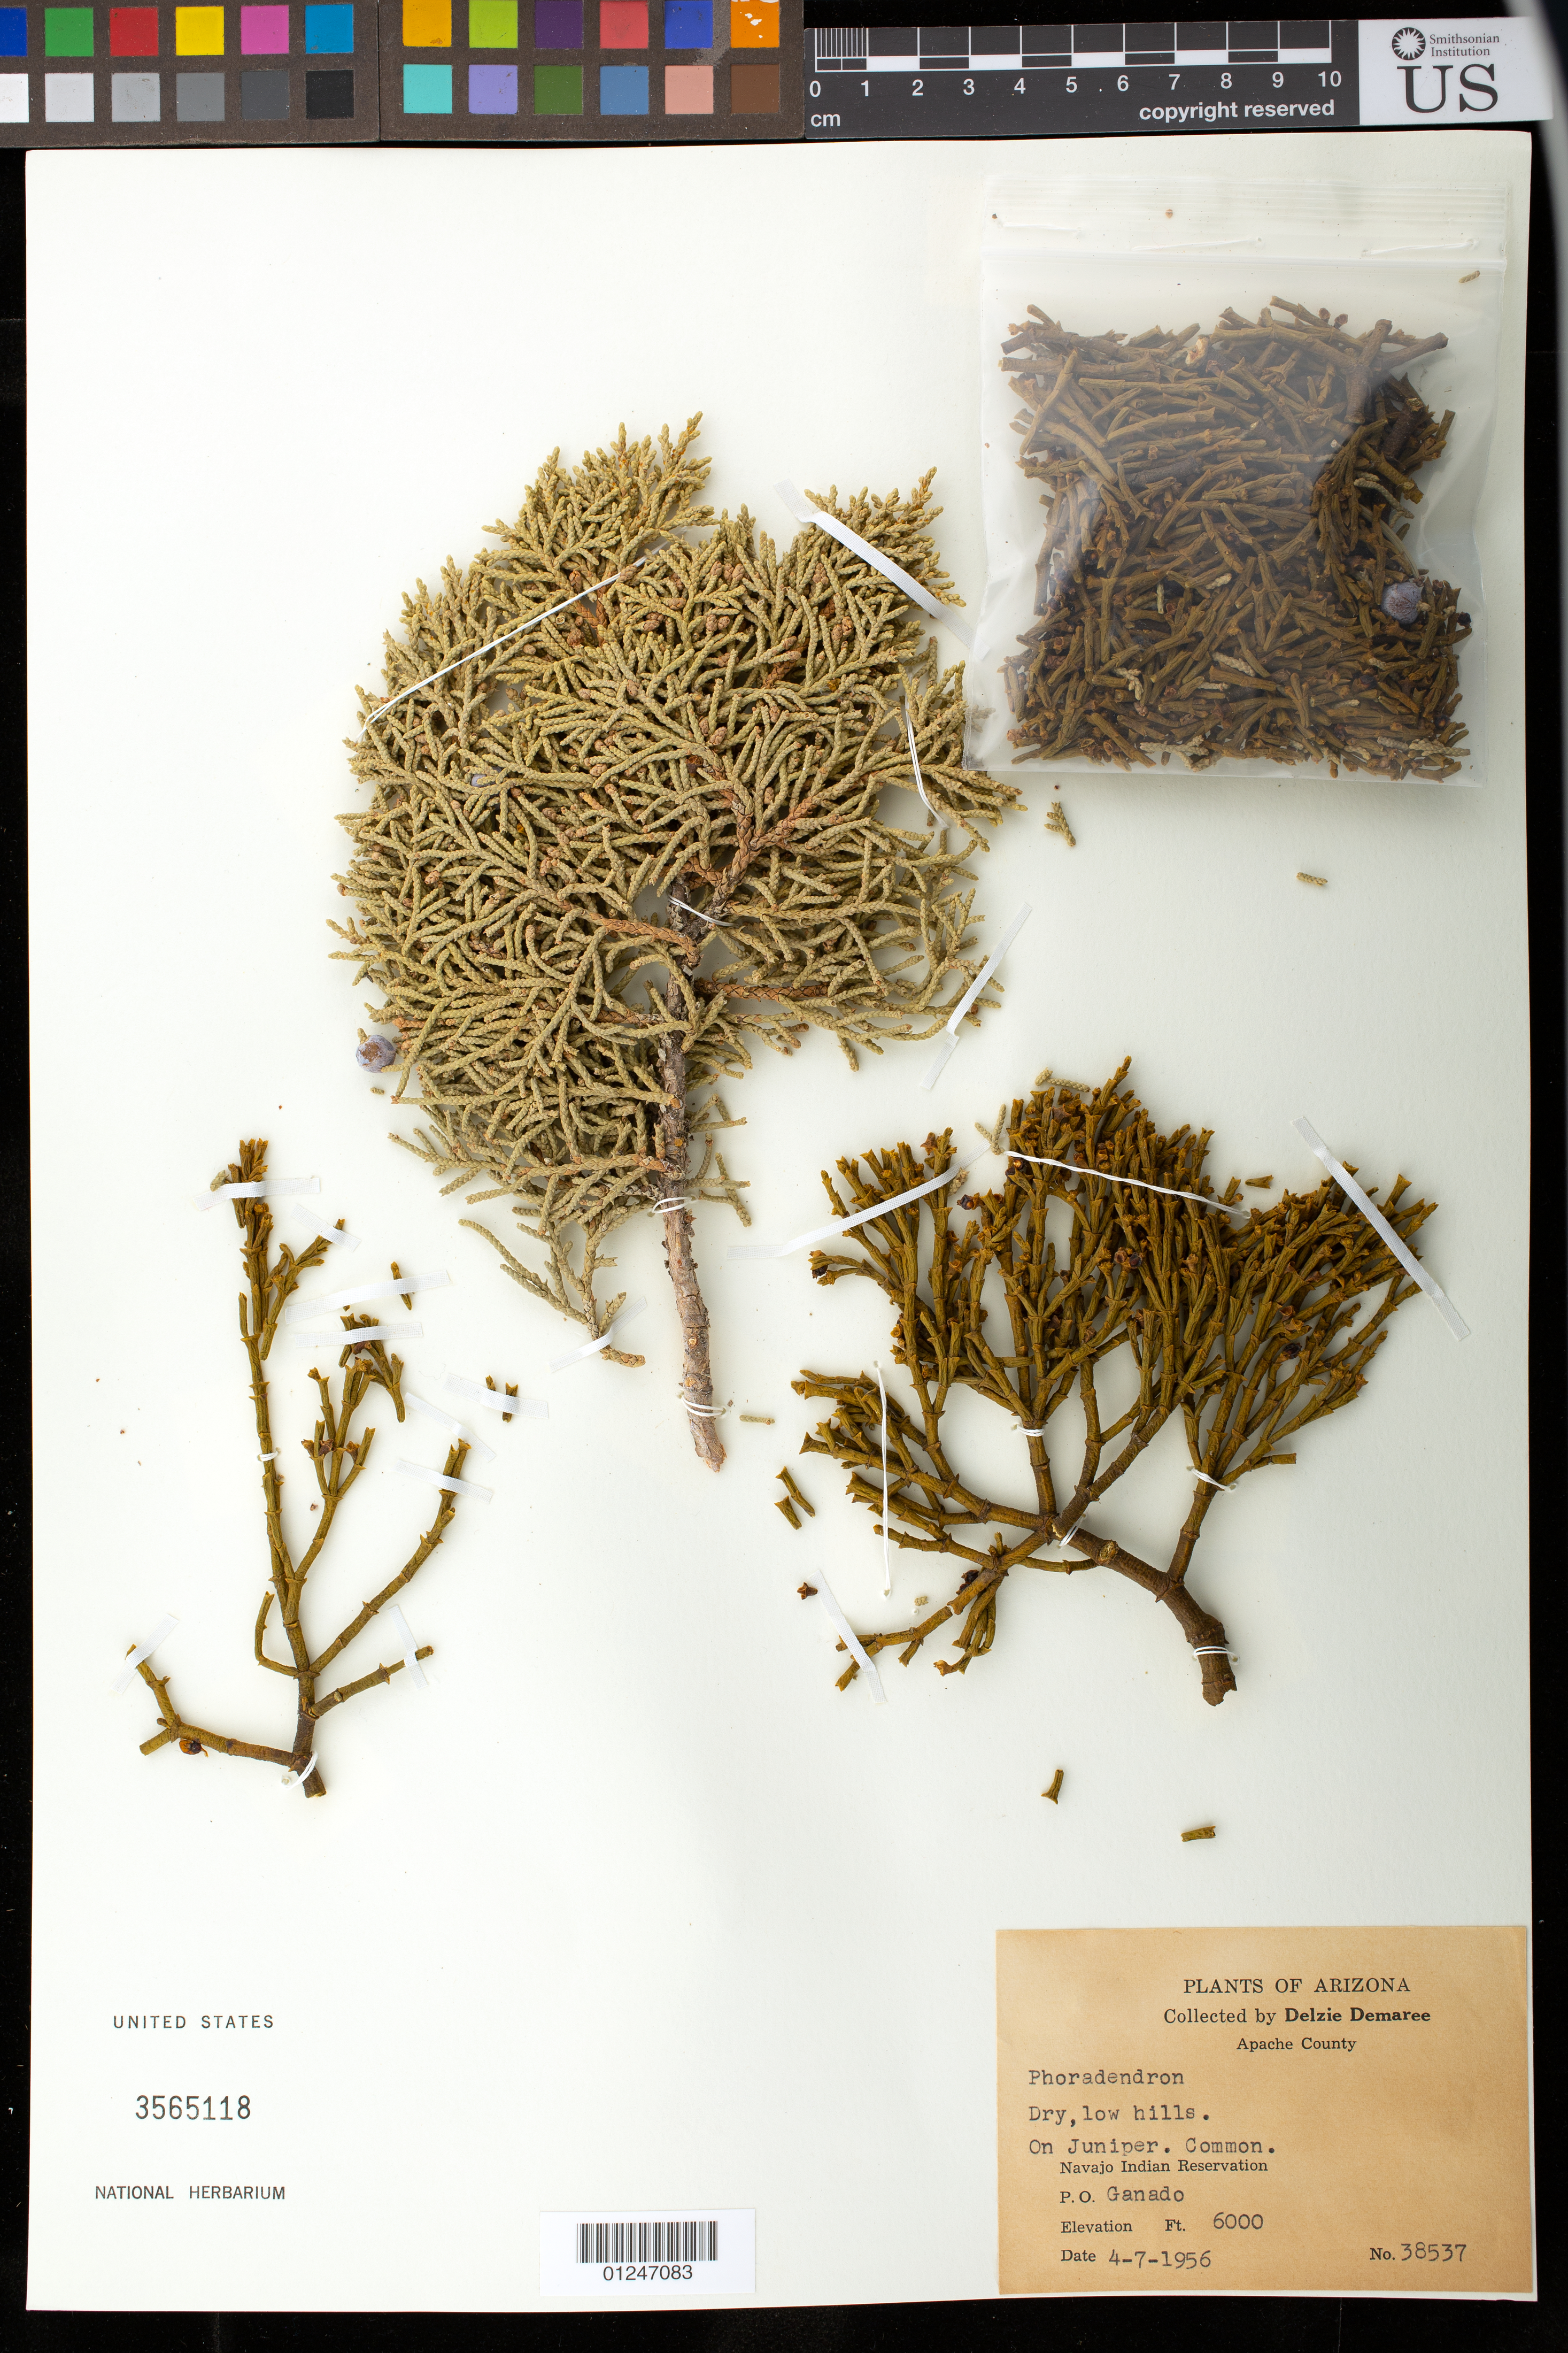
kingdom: Plantae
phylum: Tracheophyta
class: Magnoliopsida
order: Santalales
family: Viscaceae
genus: Arceuthobium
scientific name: Arceuthobium sp.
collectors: D. Demaree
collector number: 38537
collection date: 1956-07-04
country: United States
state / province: Arizona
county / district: Navajo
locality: Navajo Indian Reservation, P.O. Ganado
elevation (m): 1829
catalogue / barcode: US 3565118